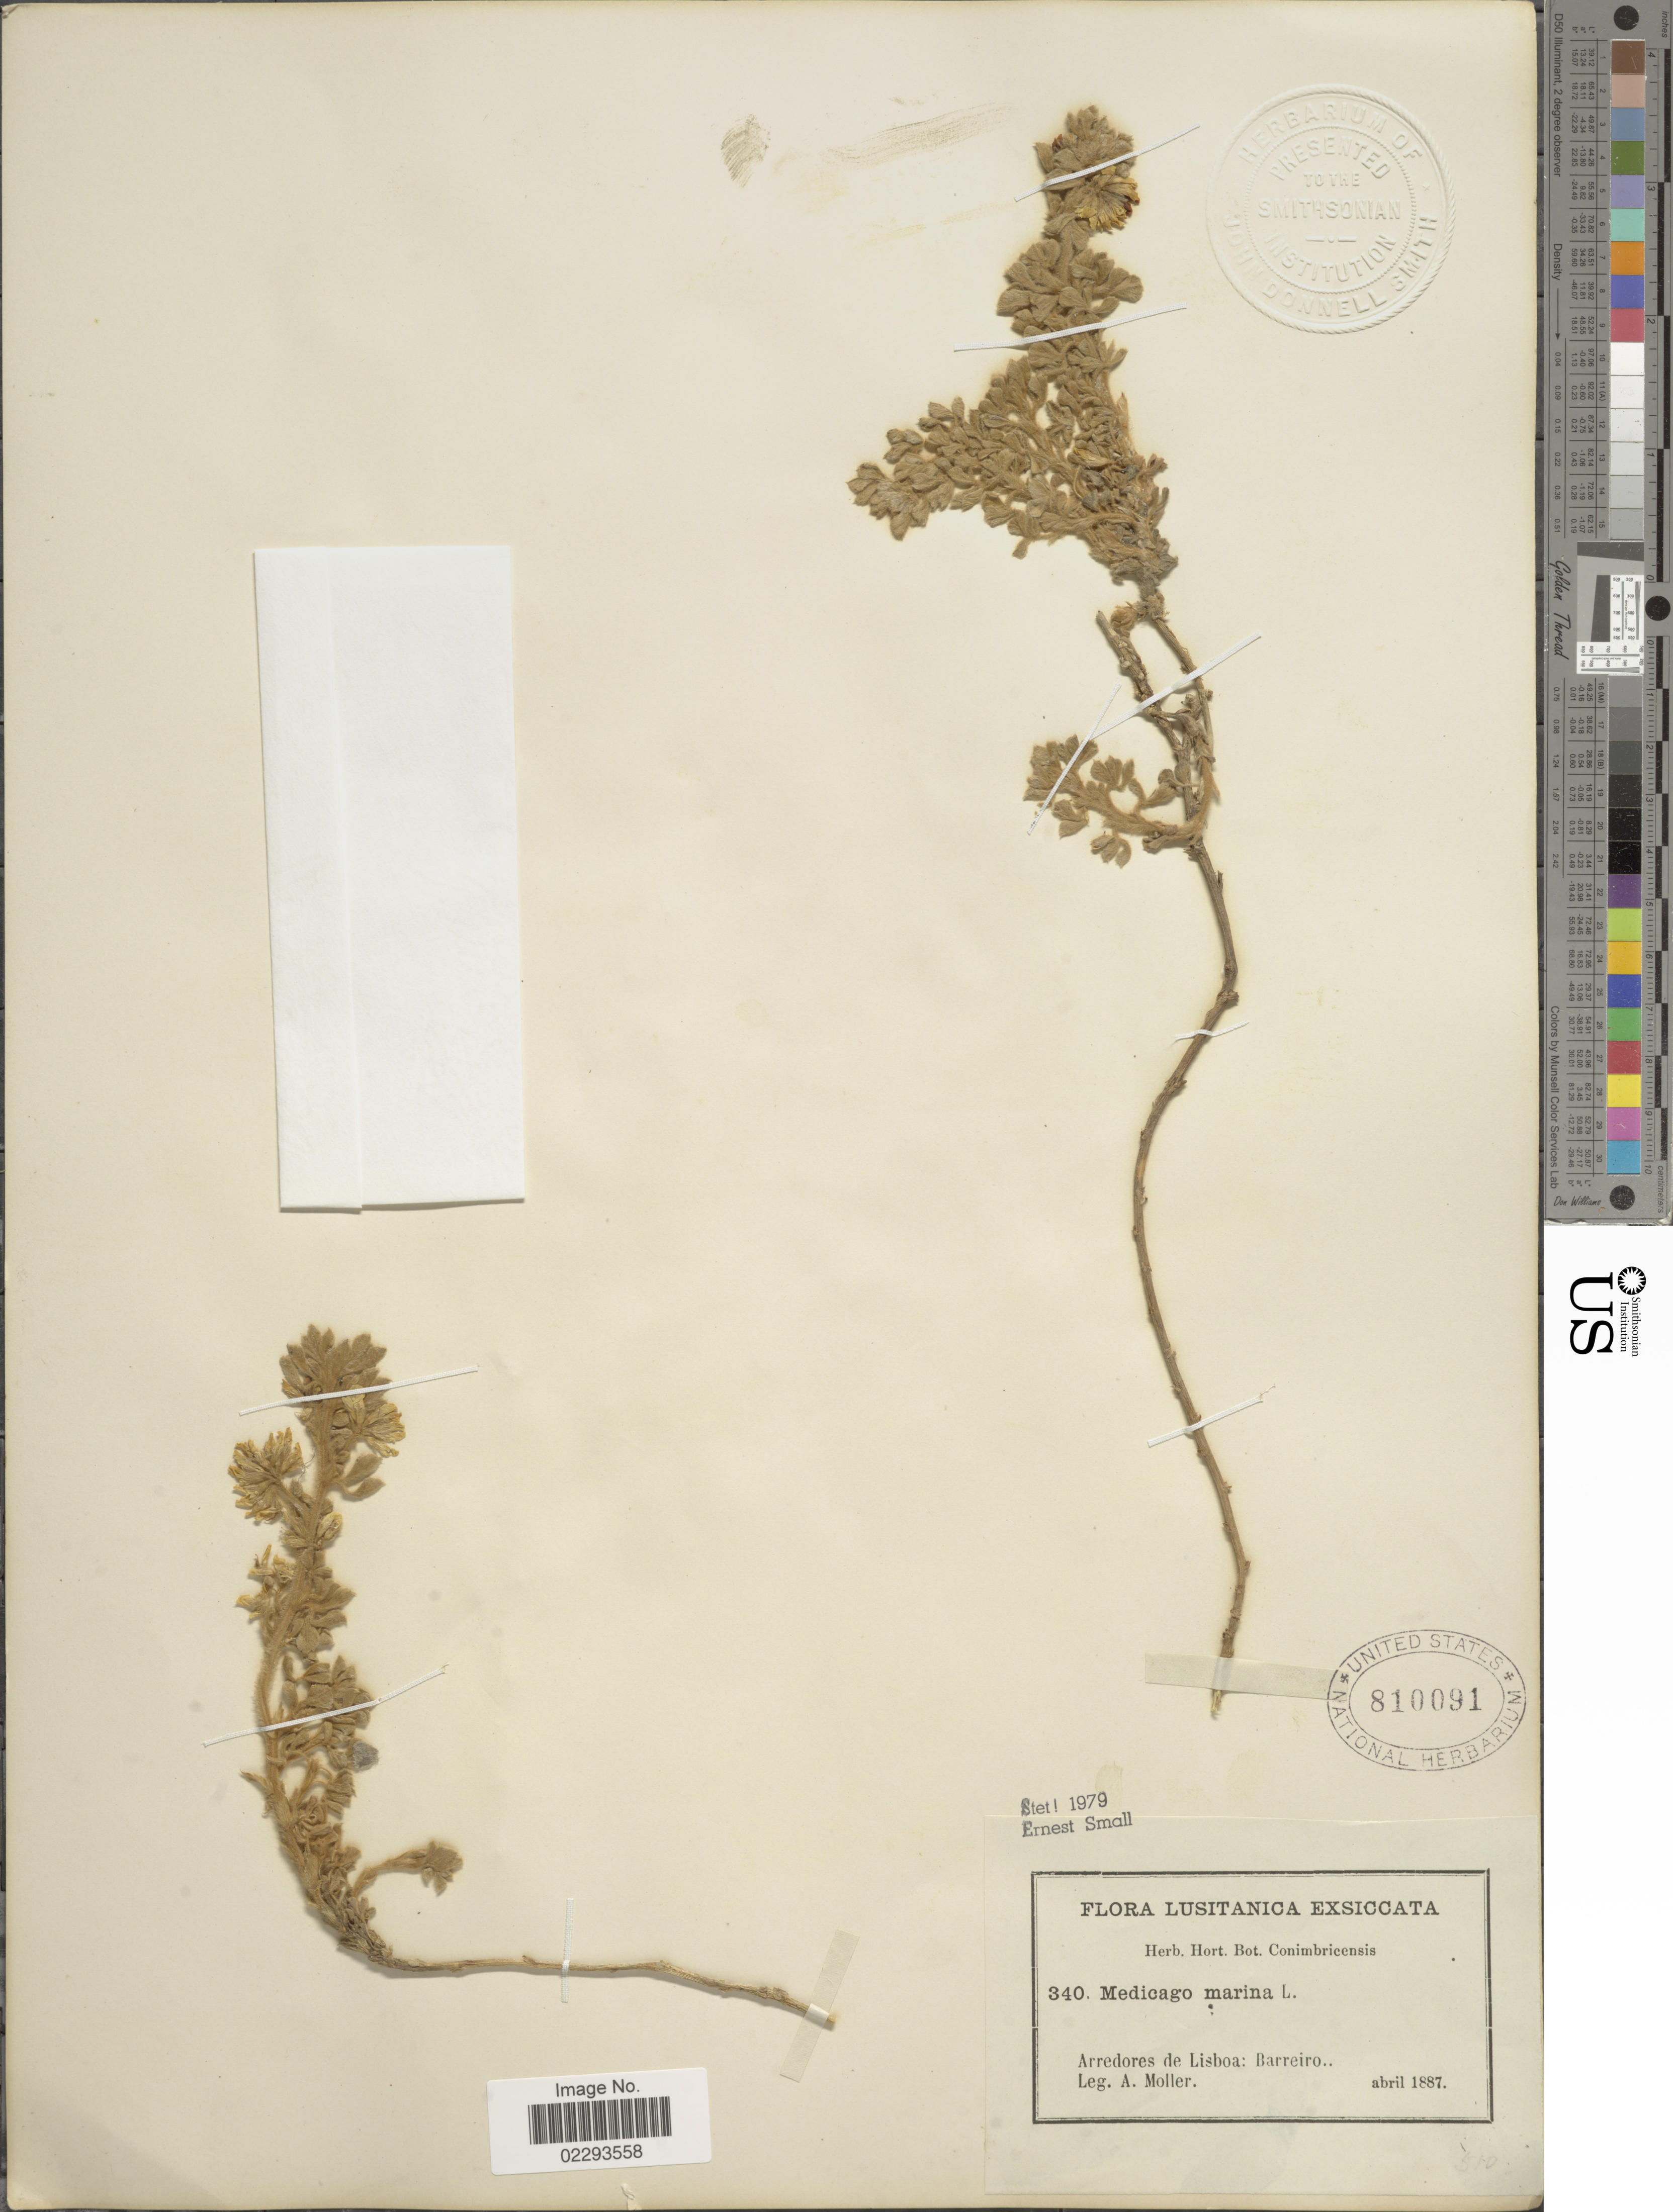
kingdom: Plantae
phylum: Tracheophyta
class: Magnoliopsida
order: Fabales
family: Fabaceae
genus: Medicago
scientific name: Medicago marina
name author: L.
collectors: A. Moller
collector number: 340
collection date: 1887-04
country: Portugal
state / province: Lisboa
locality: Lusitanica, Arredores de Lisboa: Barreiro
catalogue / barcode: US 810091